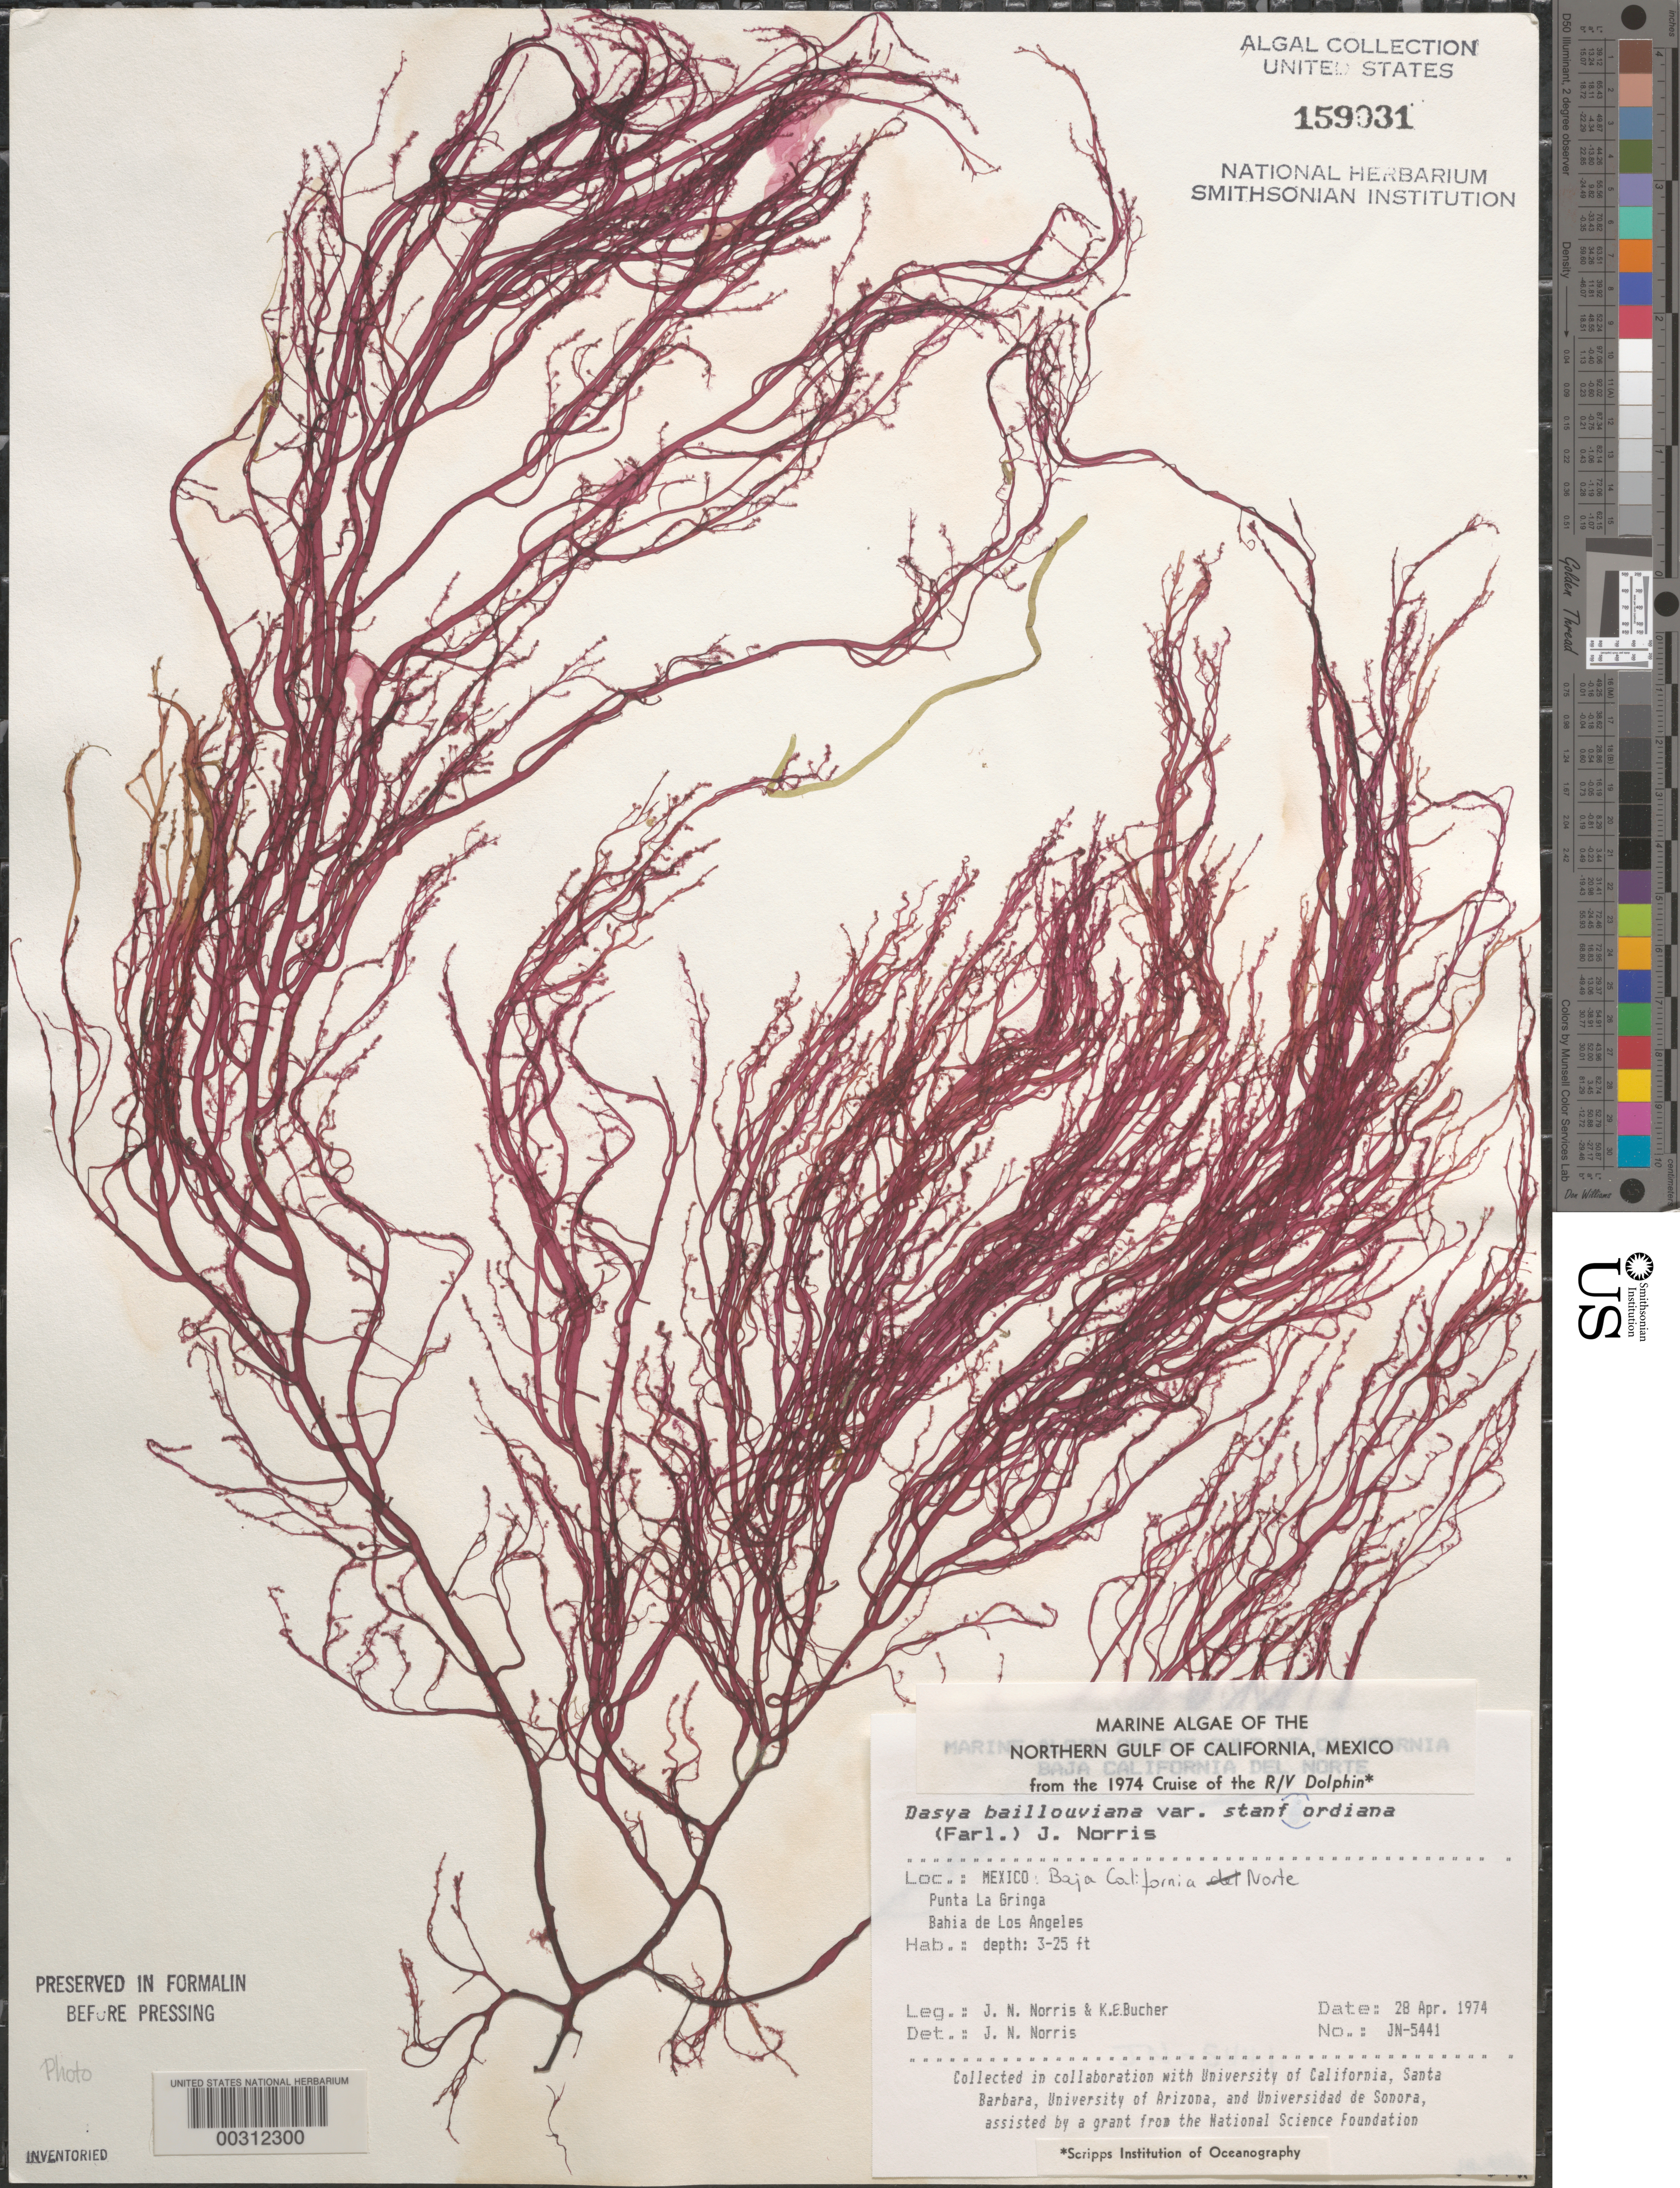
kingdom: Plantae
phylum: Rhodophyta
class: Florideophyceae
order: Ceramiales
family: Dasyaceae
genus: Dasya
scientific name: Dasya pedicellata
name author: (C. Agardh) C. Agardh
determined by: Algae name updating Project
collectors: J. N. Norris & K. E. Bucher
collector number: JN-5441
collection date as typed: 28 Apr 1974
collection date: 1974-04-28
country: Mexico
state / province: Baja California Norte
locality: Punta La Gringa, Bahia de los Angeles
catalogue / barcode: US 159031